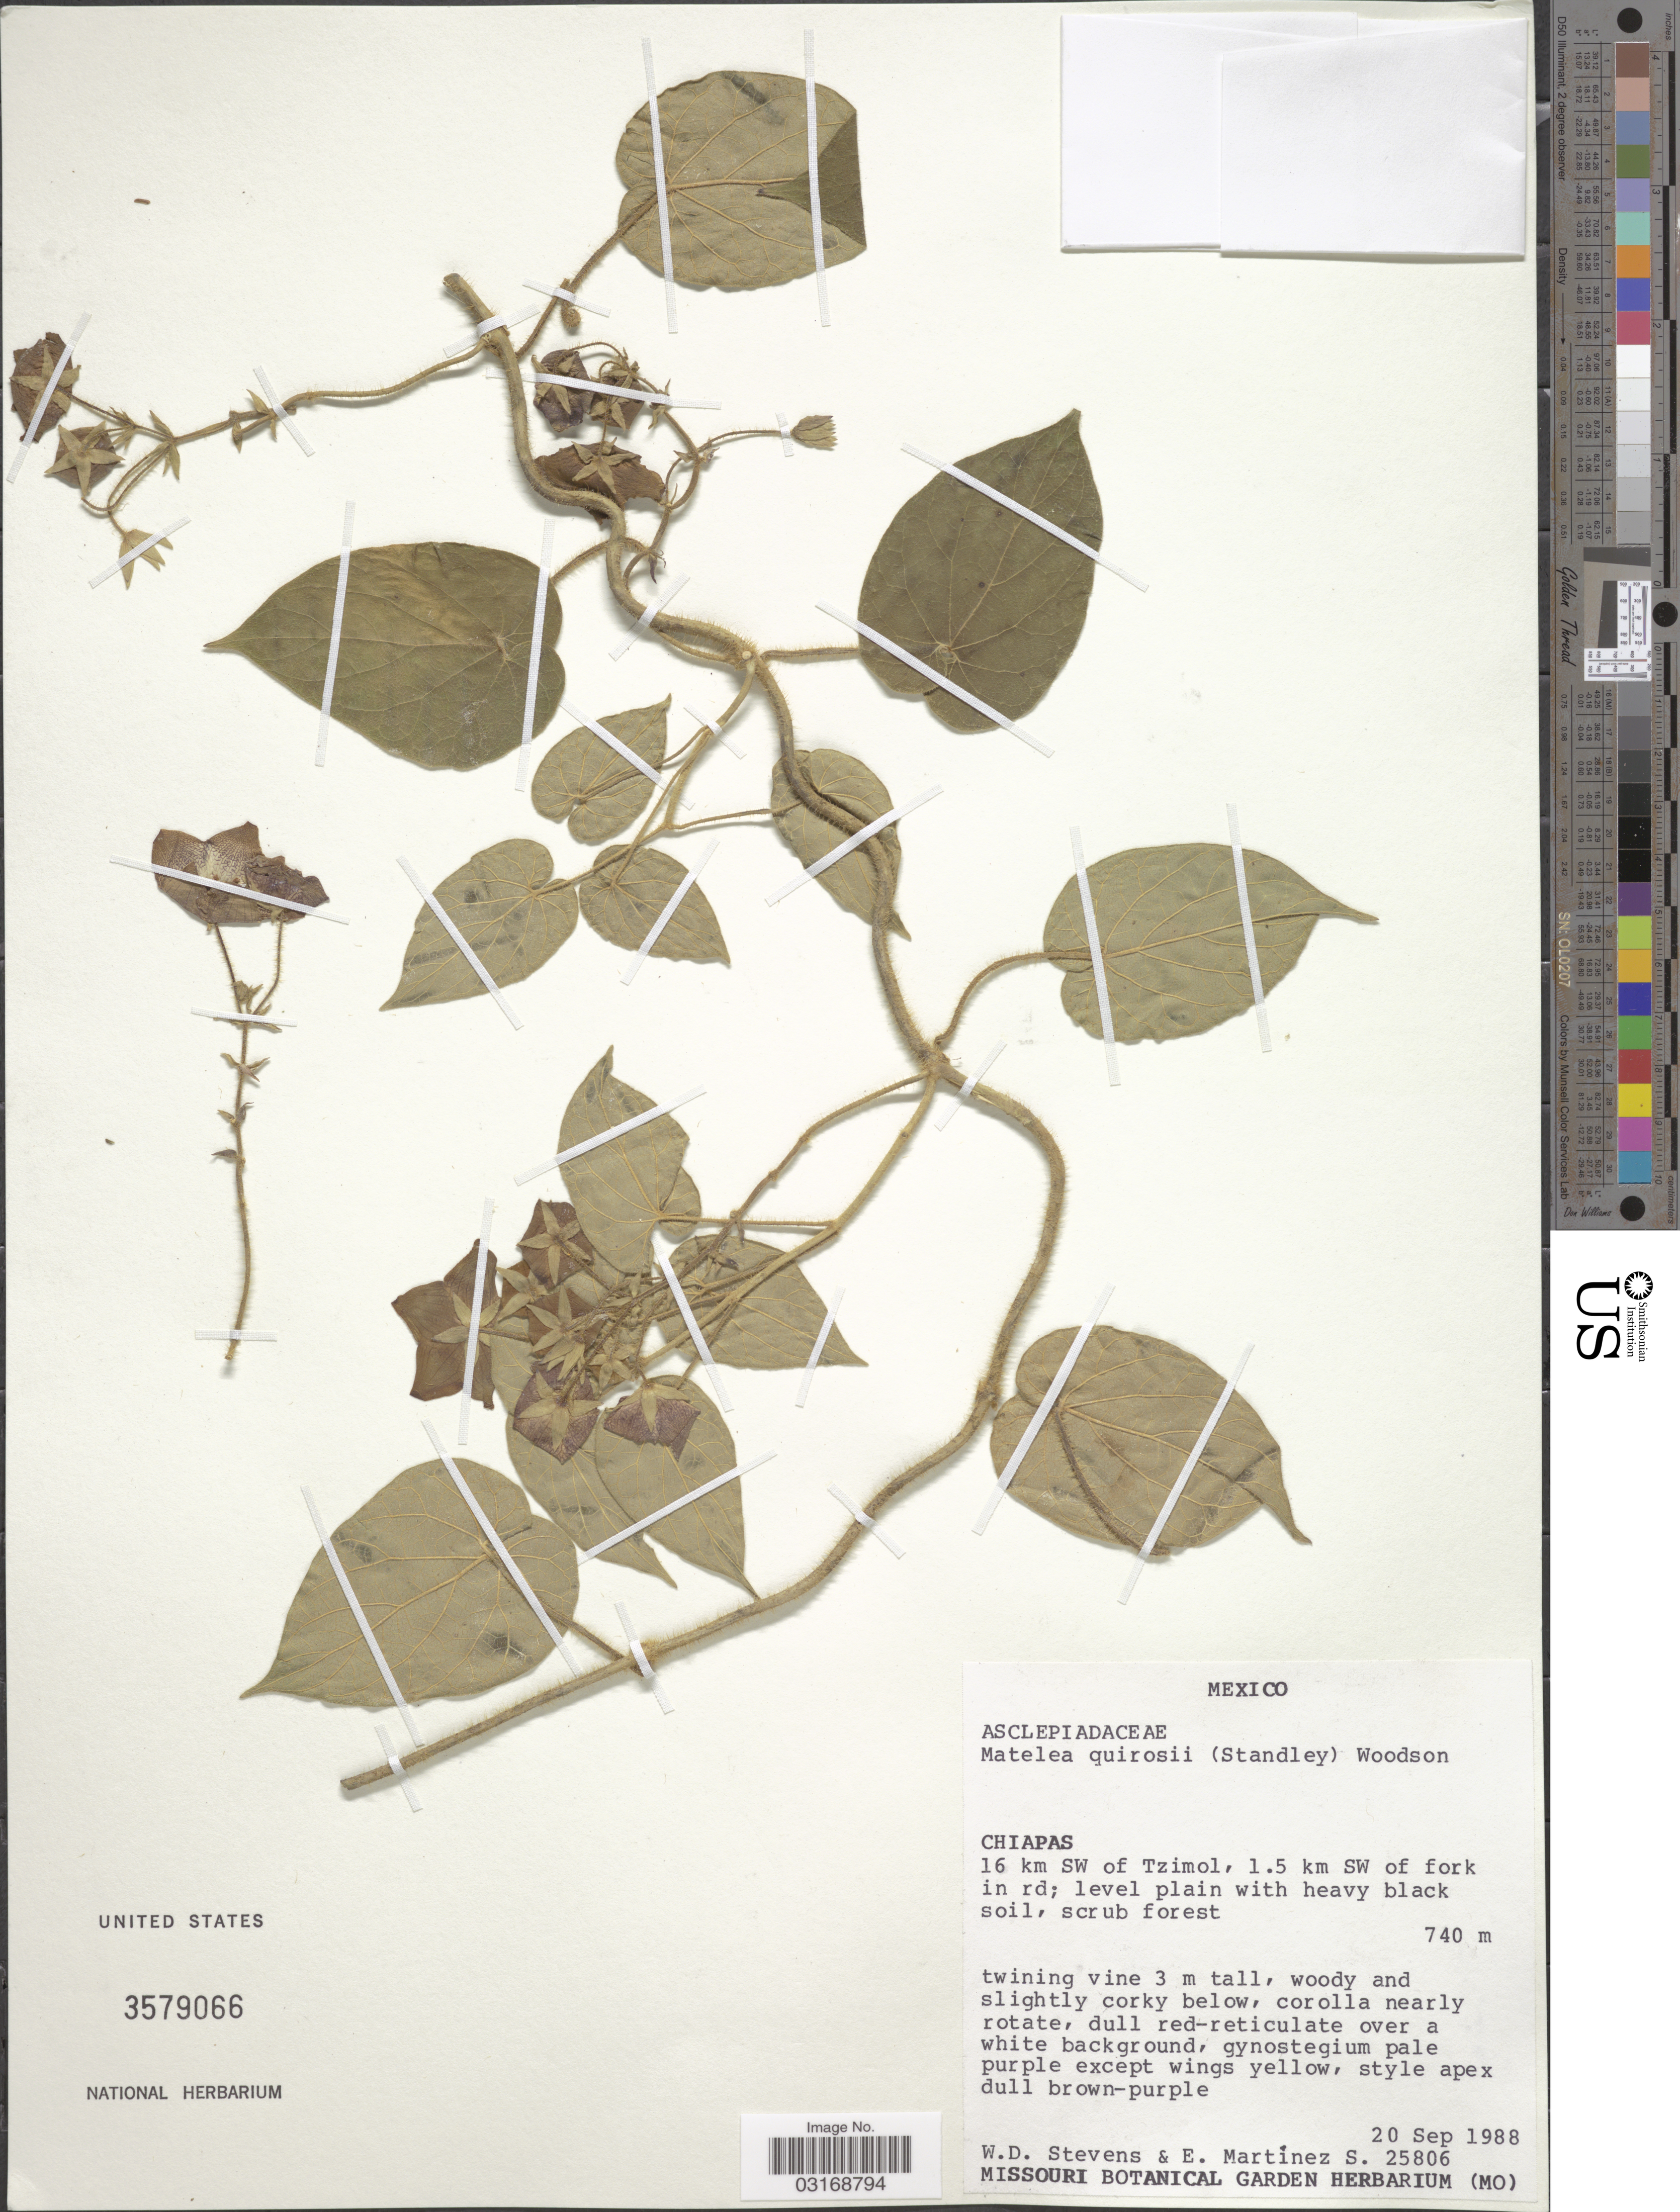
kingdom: Plantae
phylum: Tracheophyta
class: Magnoliopsida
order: Gentianales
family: Apocynaceae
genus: Matelea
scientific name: Matelea quirosii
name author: (Standl.) Woodson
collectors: W. D. Stevens & E. M. Martínez S.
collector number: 25806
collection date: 1988-09-20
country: Mexico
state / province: Chiapas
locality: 16 km SW of Tzimol, 1.5 km SW of fork in rd.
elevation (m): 740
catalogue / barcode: US 3579066